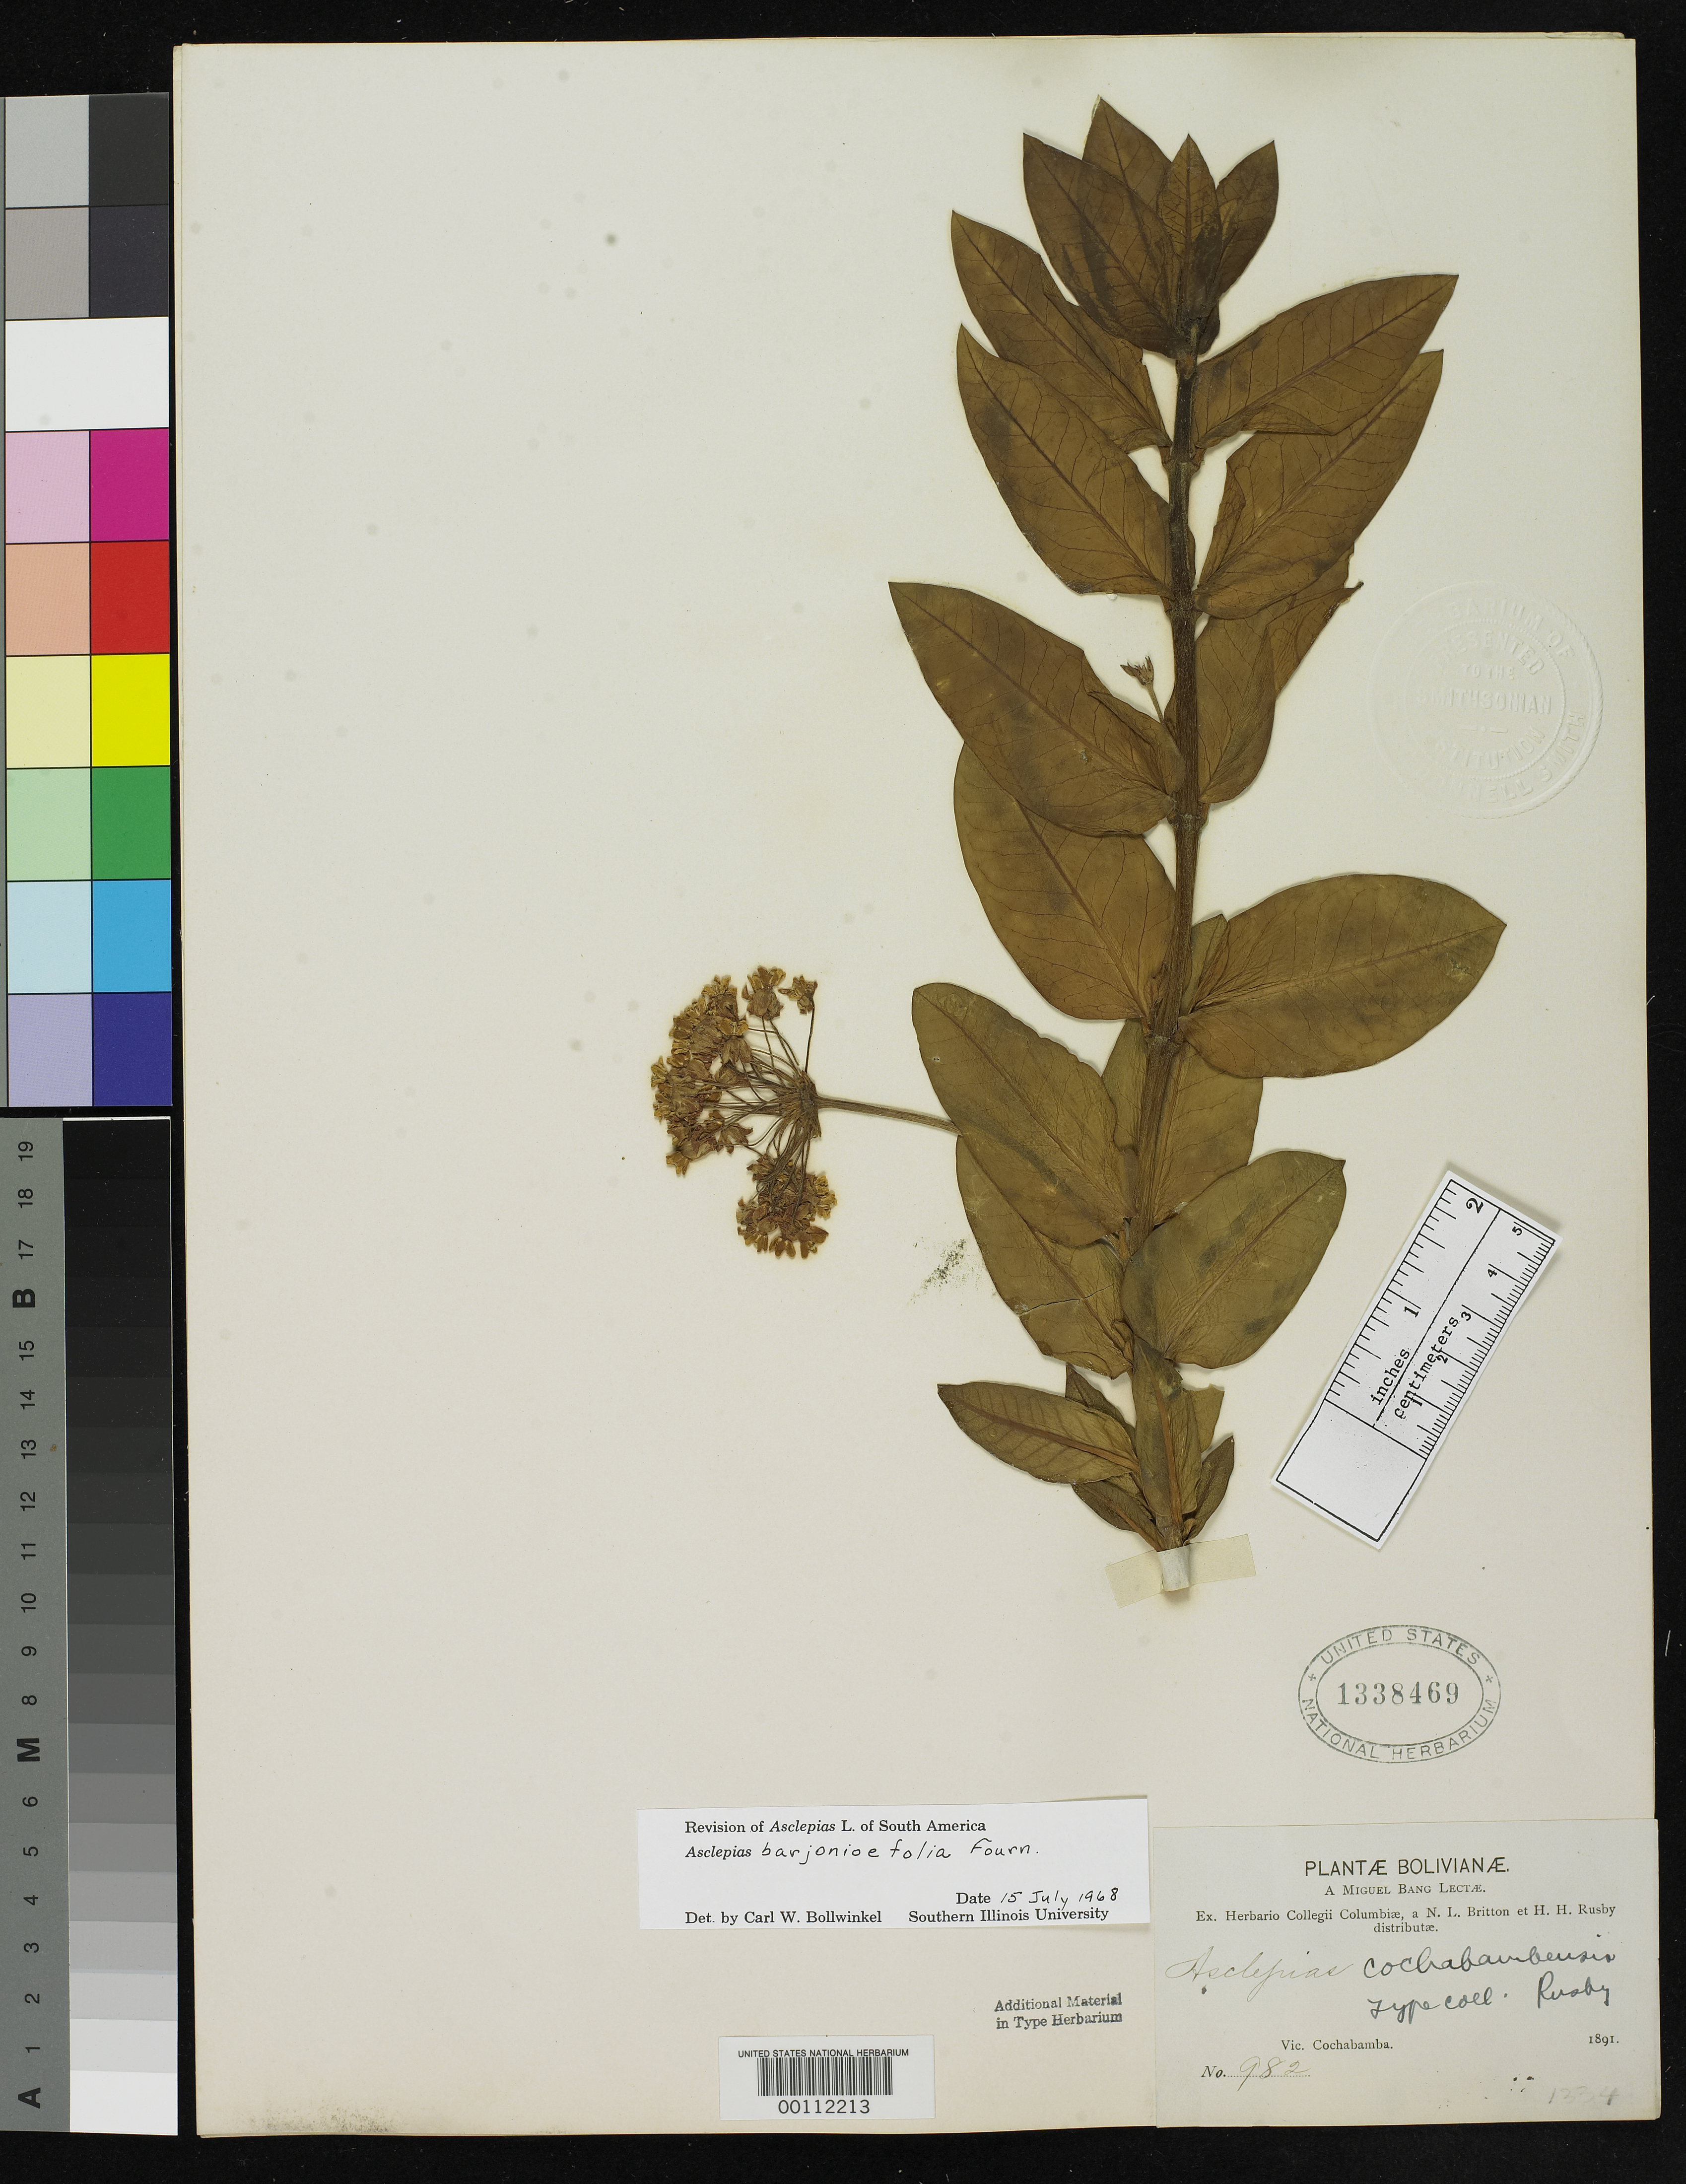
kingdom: Plantae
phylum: Tracheophyta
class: Magnoliopsida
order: Gentianales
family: Apocynaceae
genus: Asclepias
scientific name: Asclepias cochabambensis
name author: Rusby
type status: Isotype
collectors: M. Bang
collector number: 982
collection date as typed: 1891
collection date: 1891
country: Bolivia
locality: Vic. Cochabamba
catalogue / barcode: US 1338469